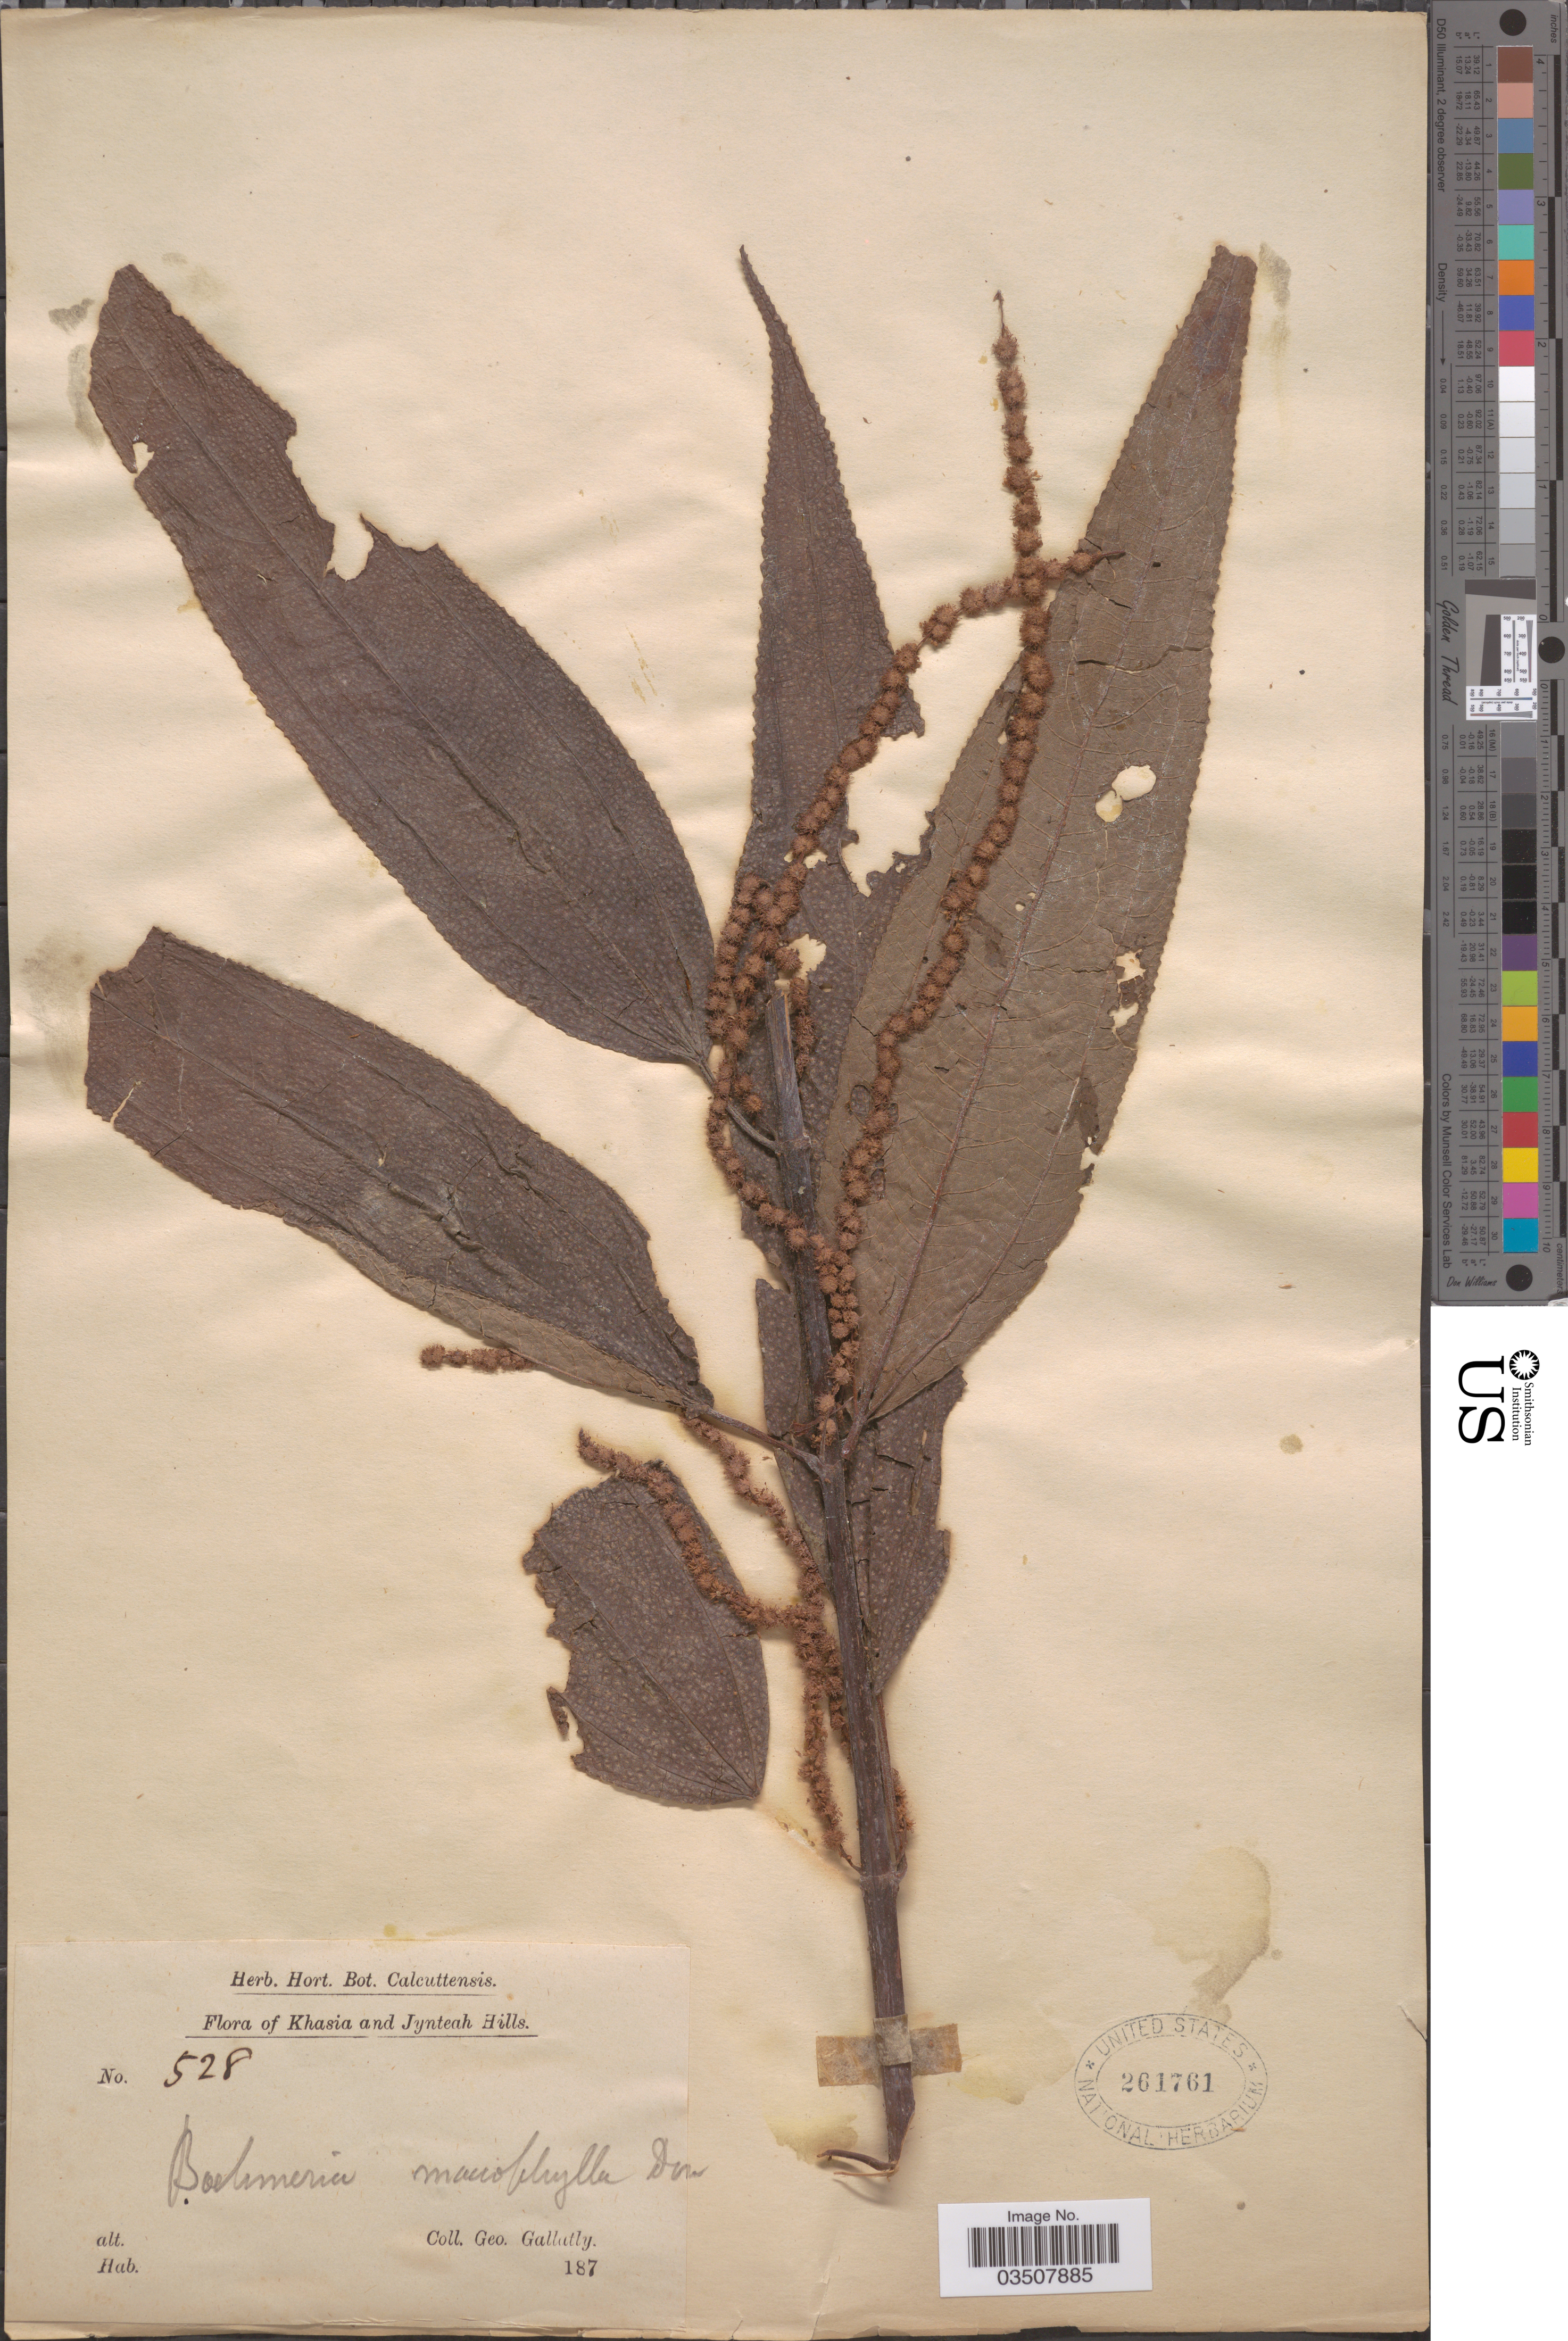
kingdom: Plantae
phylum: Tracheophyta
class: Magnoliopsida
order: Rosales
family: Urticaceae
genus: Boehmeria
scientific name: Boehmeria macrophylla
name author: Hornem.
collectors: G. Gallatly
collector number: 528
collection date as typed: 187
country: India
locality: Khasia and Jynteah Hills.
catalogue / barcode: US 261761